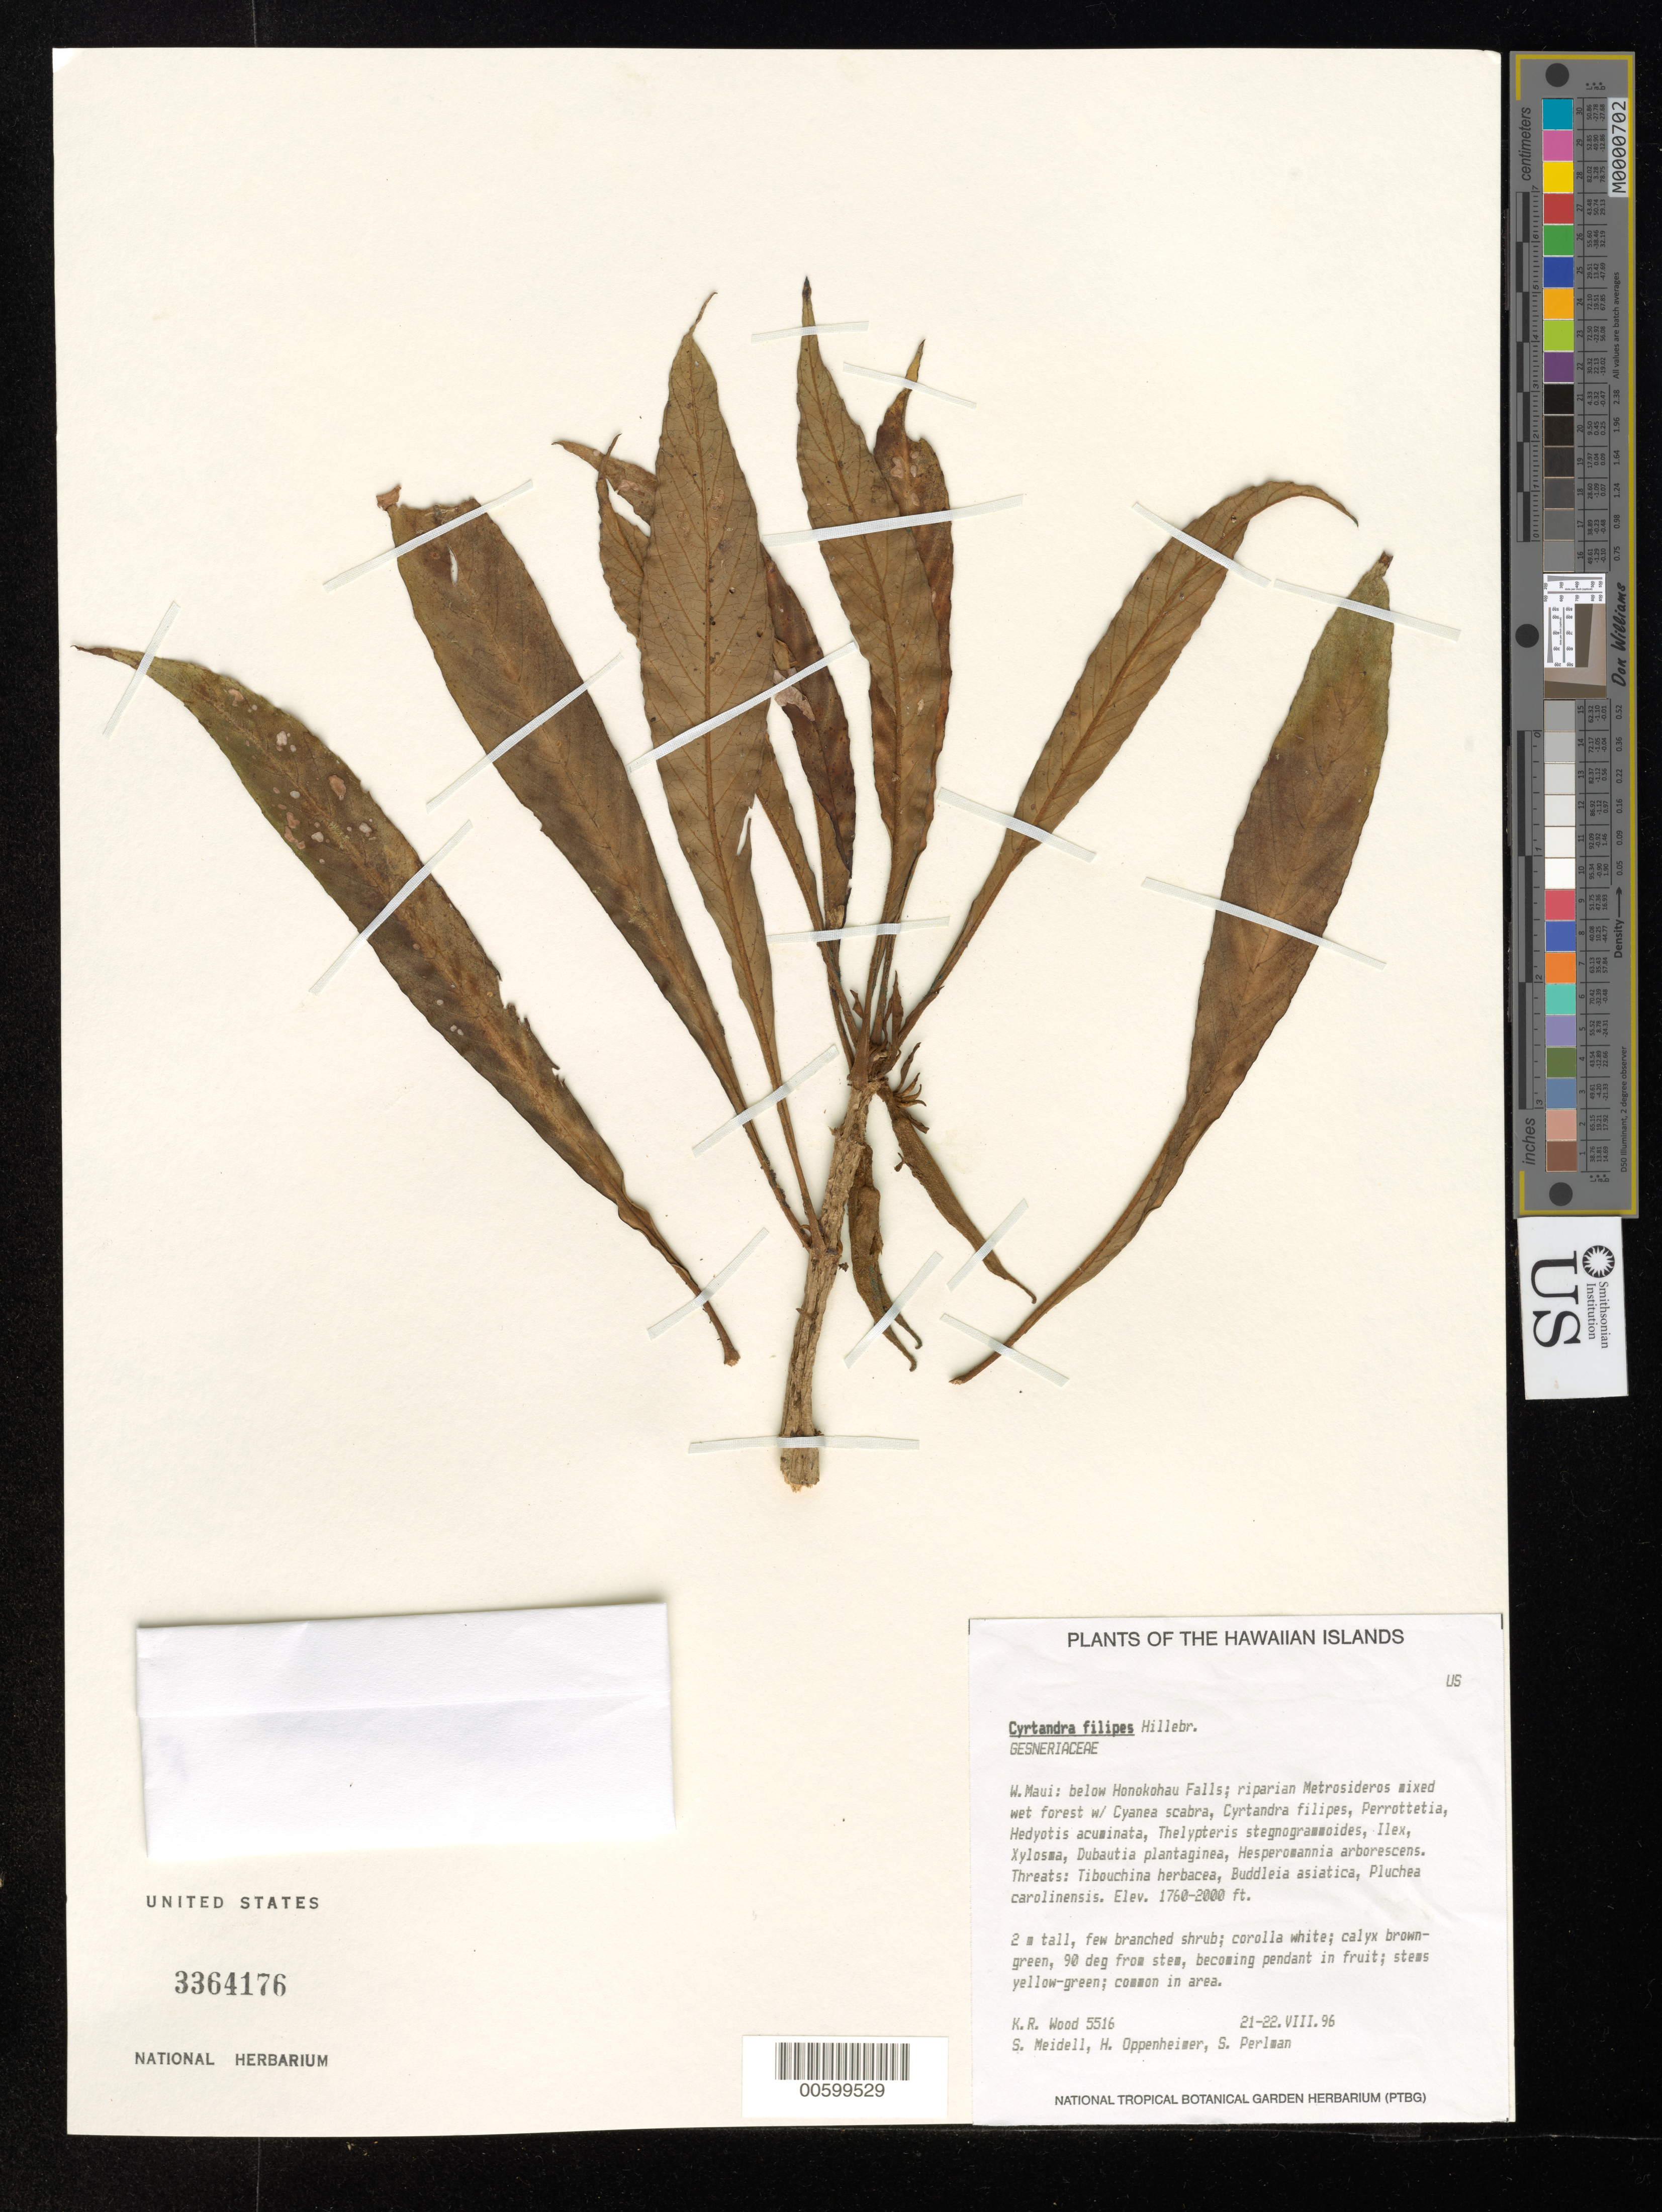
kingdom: Plantae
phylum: Tracheophyta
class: Magnoliopsida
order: Lamiales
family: Gesneriaceae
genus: Cyrtandra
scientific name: Cyrtandra filipes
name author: Hillebr.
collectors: K. R. Wood, S. Meidell, H. Oppenheimer & S. P. Perlman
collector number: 5516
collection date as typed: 21 Aug 1996 to 22 Aug 1996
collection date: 1996-08-21/1996-08-22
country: United States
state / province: Hawaii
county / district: Maui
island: Maui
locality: W Maui: below Honokohau Falls.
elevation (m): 536.448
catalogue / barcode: US 3364176